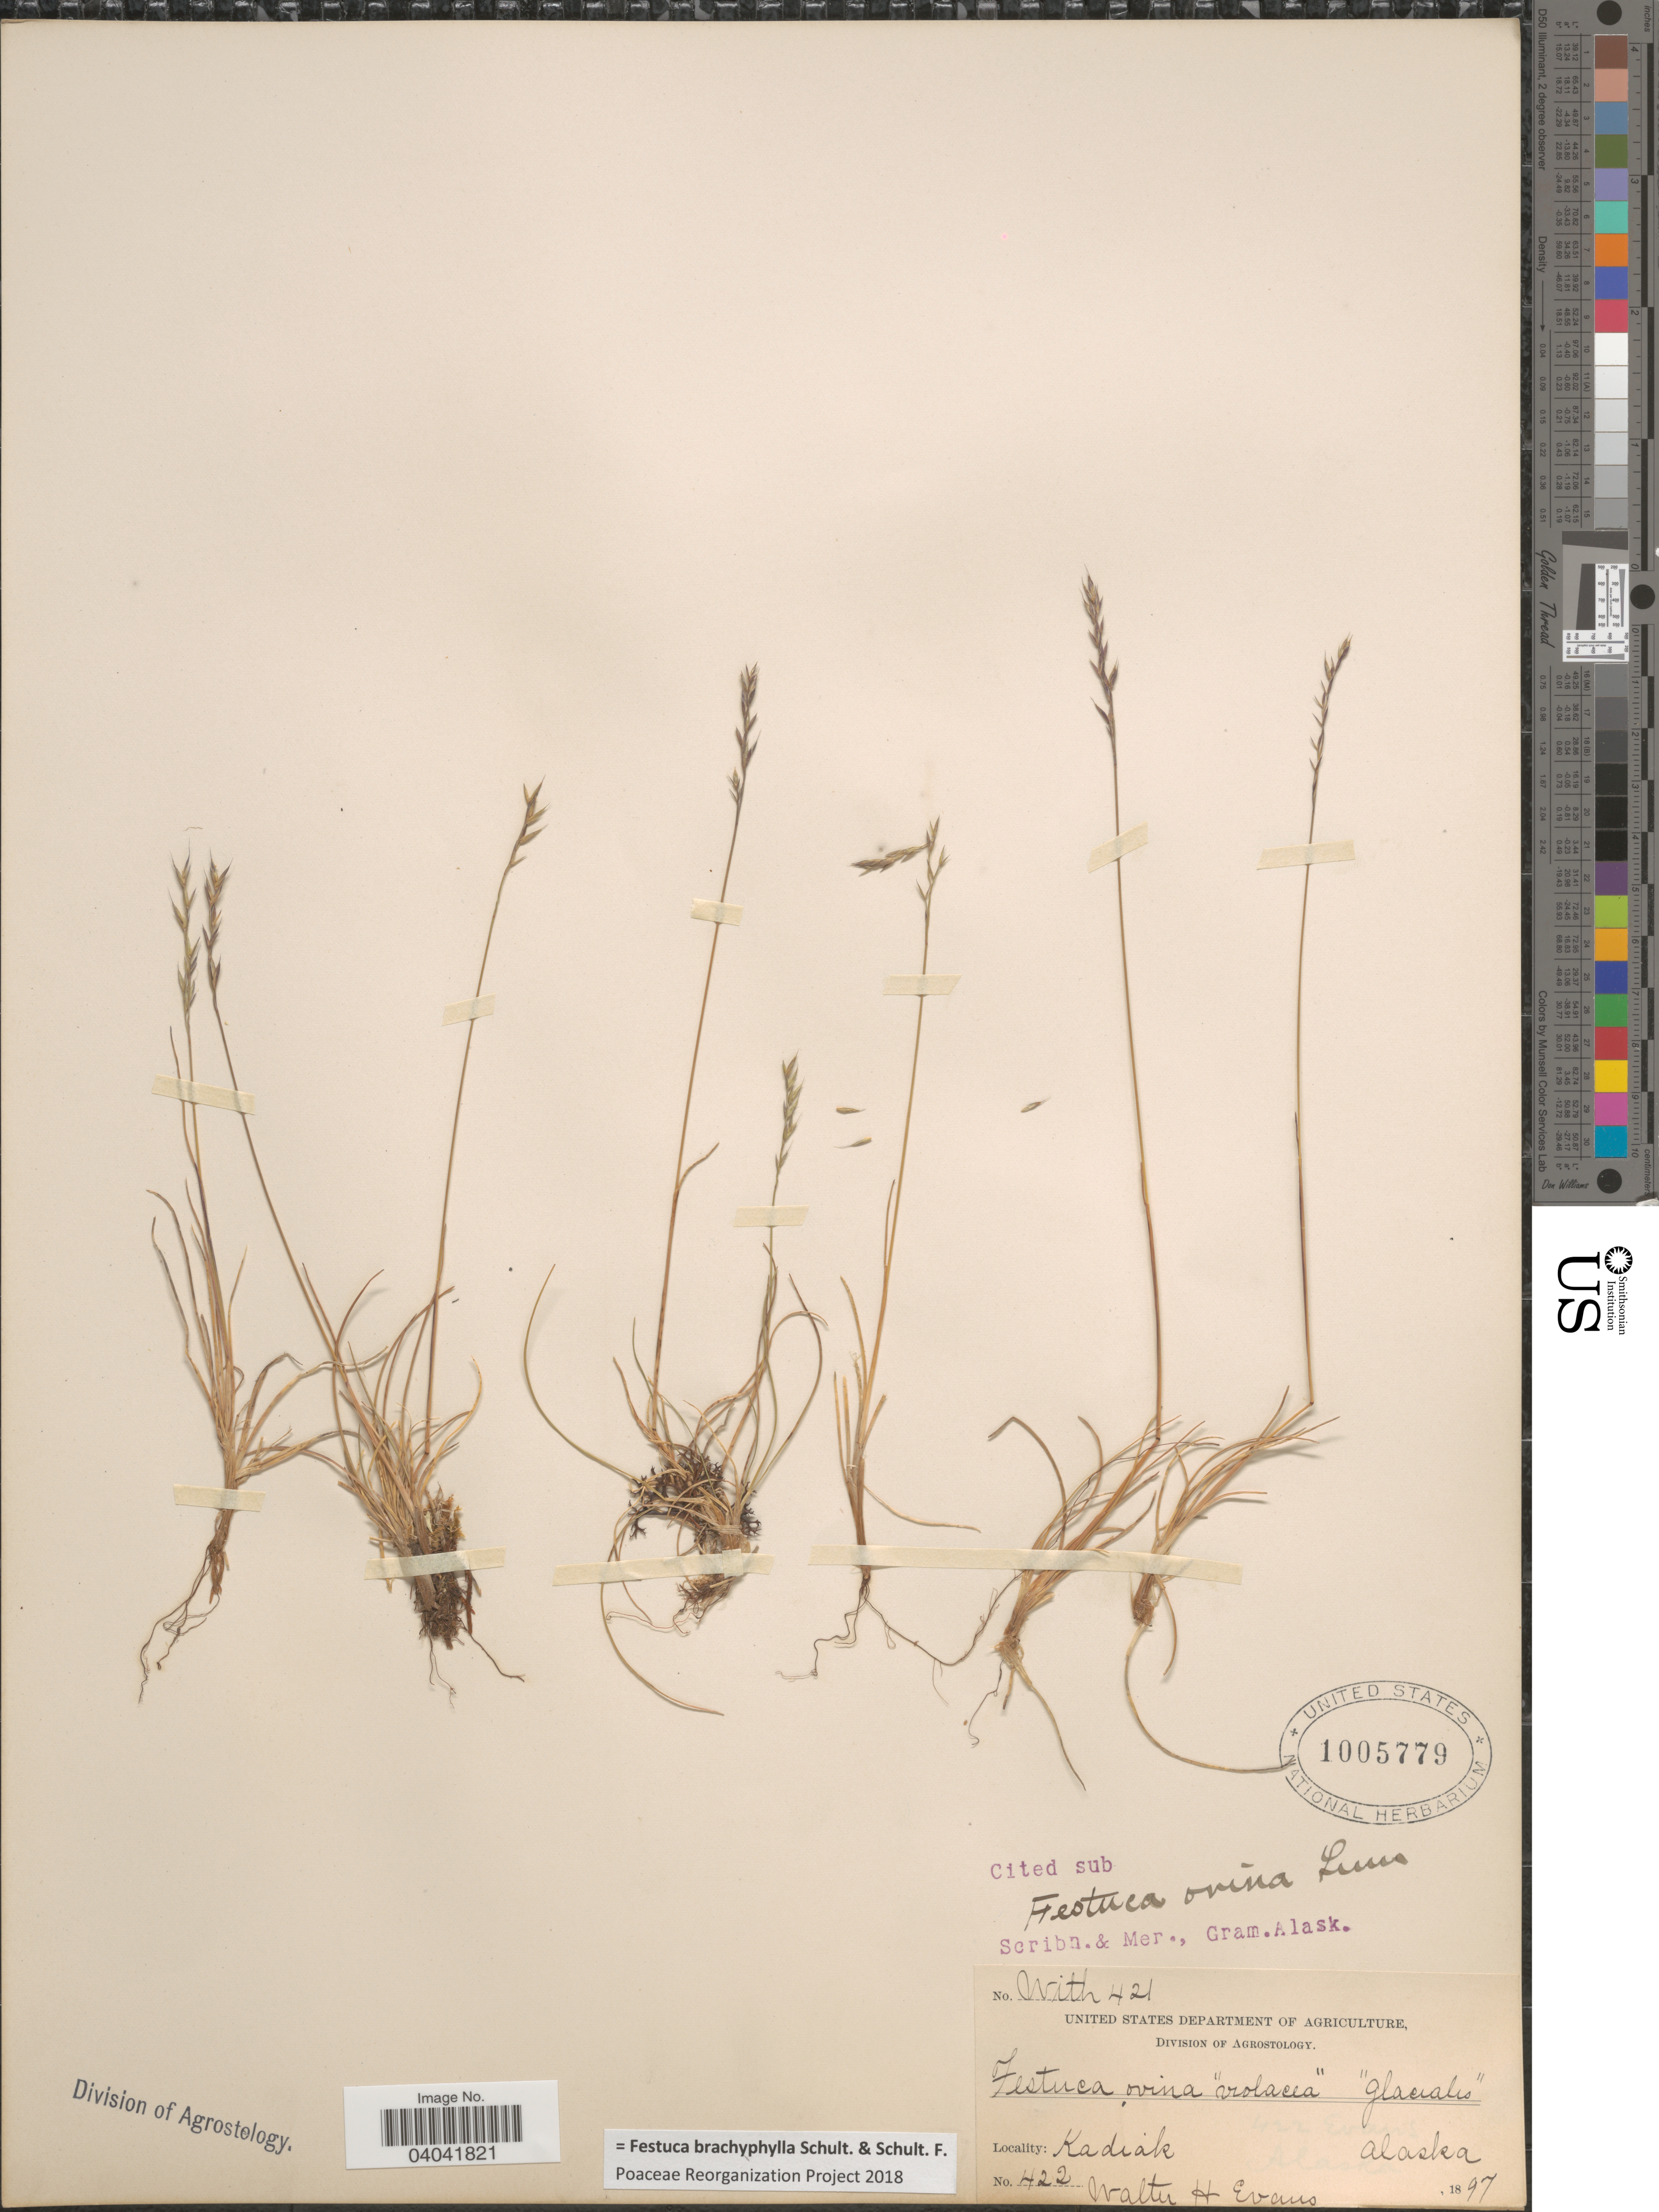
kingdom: Plantae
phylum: Tracheophyta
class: Liliopsida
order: Poales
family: Poaceae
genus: Festuca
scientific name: Festuca brachyphylla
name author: Schult. & Schult. f.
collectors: W. H. Evans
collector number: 422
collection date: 1897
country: United States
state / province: Alaska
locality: Kadiak.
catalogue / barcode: US 1005779